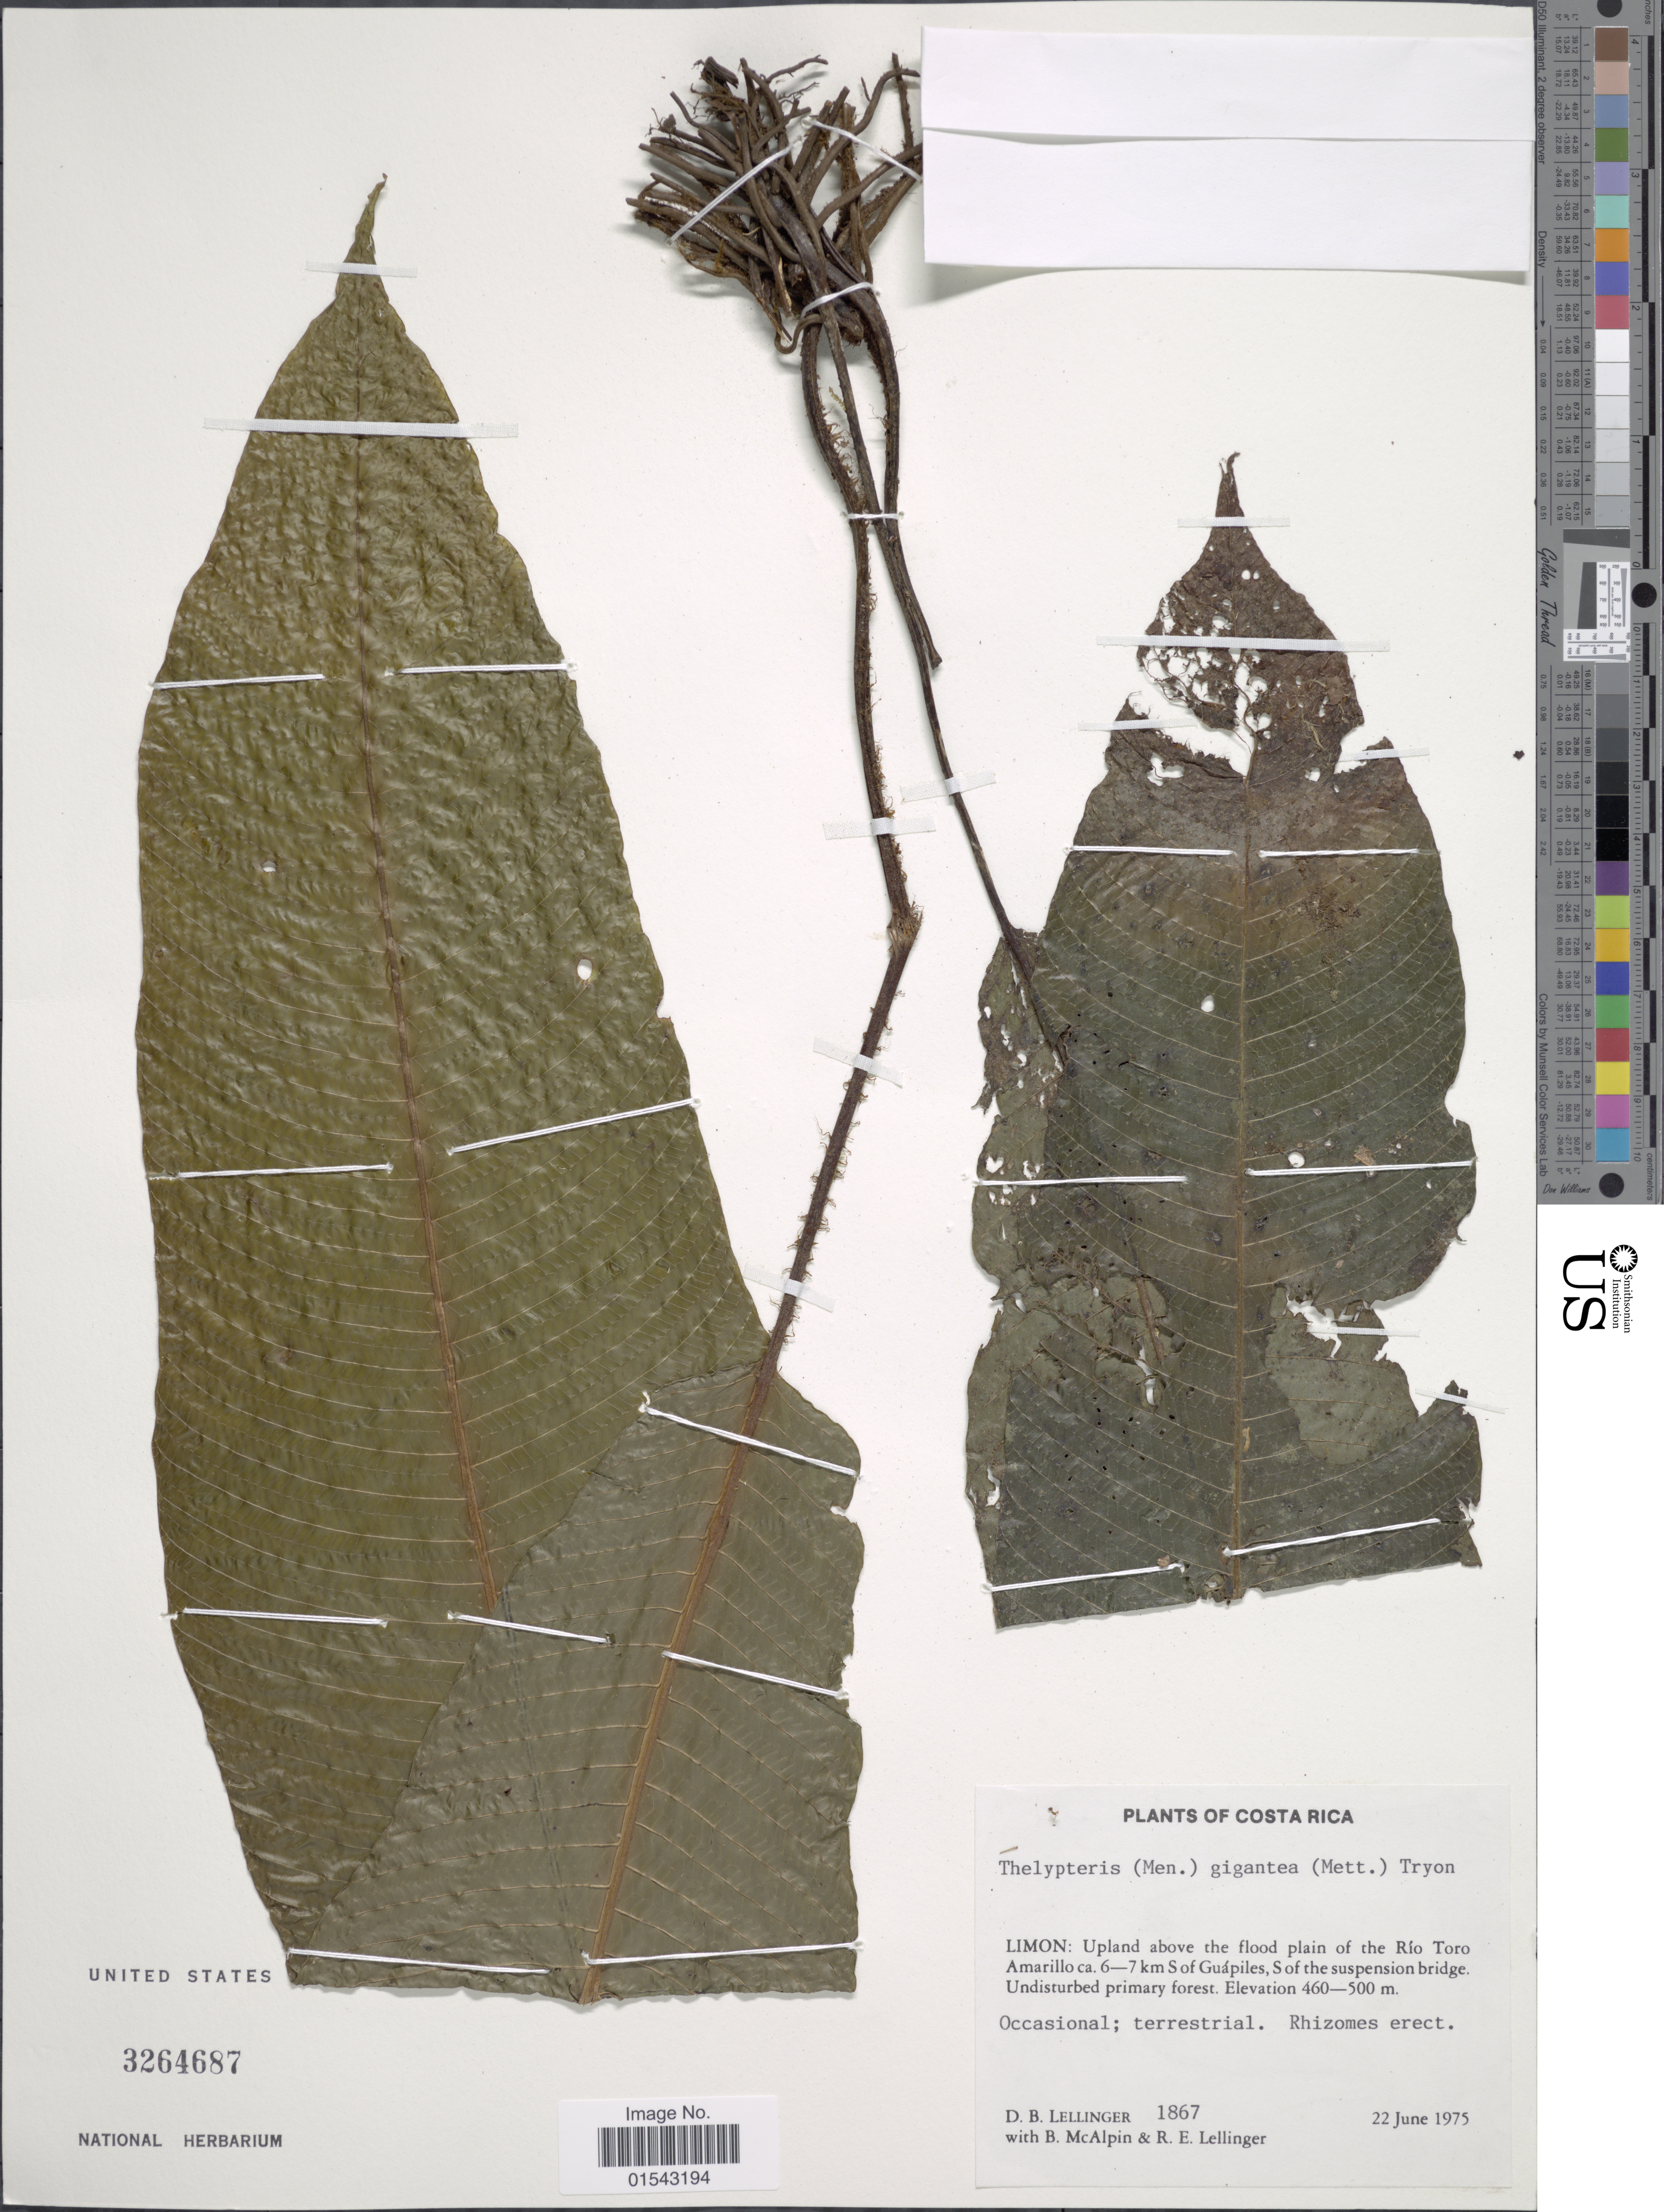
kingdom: Plantae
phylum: Tracheophyta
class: Polypodiopsida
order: Polypodiales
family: Thelypteridaceae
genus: Meniscium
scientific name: Meniscium giganteum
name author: Mett.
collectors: D. B. Lellinger, B. McAlpin & R. E. Lellinger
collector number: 1867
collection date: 1975-06-22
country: Costa Rica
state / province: Limón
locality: Limon: Upland above the flood plain of the Rio Toro Amarillo ca. 6-7 km S of Guapiles, S of the suspension bridge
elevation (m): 460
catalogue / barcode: US 3264687